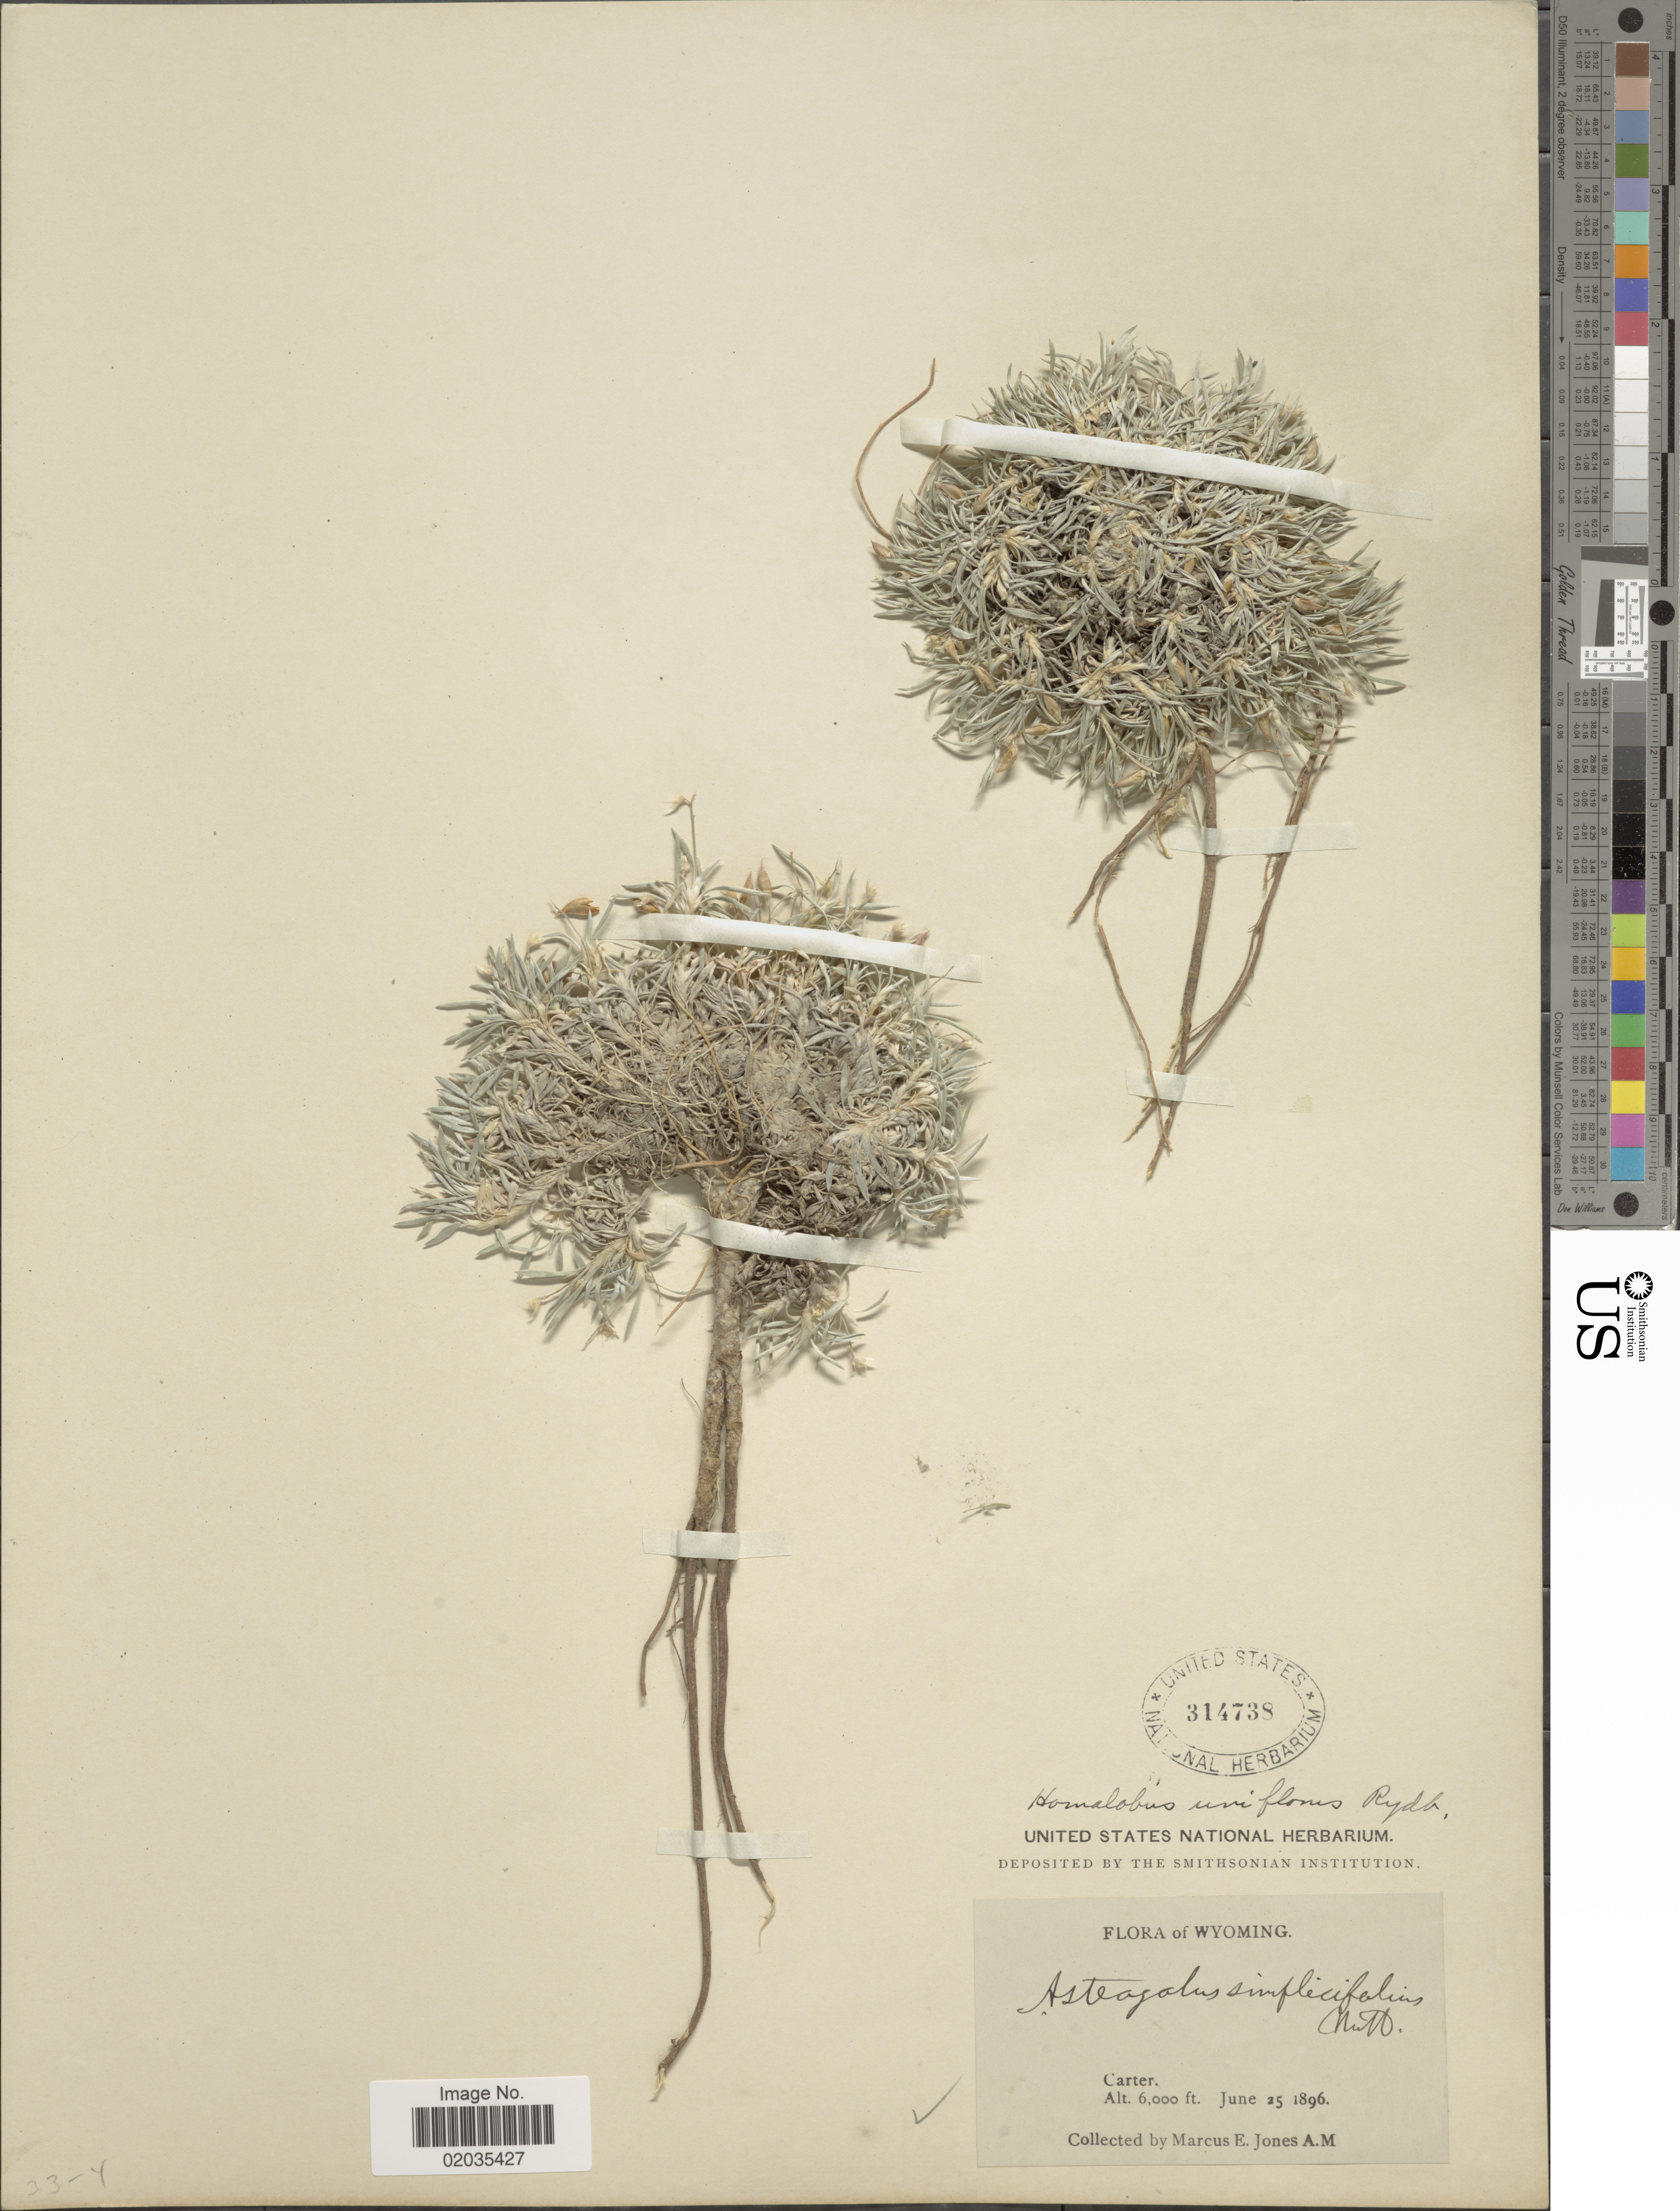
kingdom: Plantae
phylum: Tracheophyta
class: Magnoliopsida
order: Fabales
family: Fabaceae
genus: Astragalus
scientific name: Astragalus uniflorus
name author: DC.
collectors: M. E. Jones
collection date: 1896-06-25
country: United States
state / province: Wyoming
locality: Carter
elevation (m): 1829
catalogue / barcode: US 314738